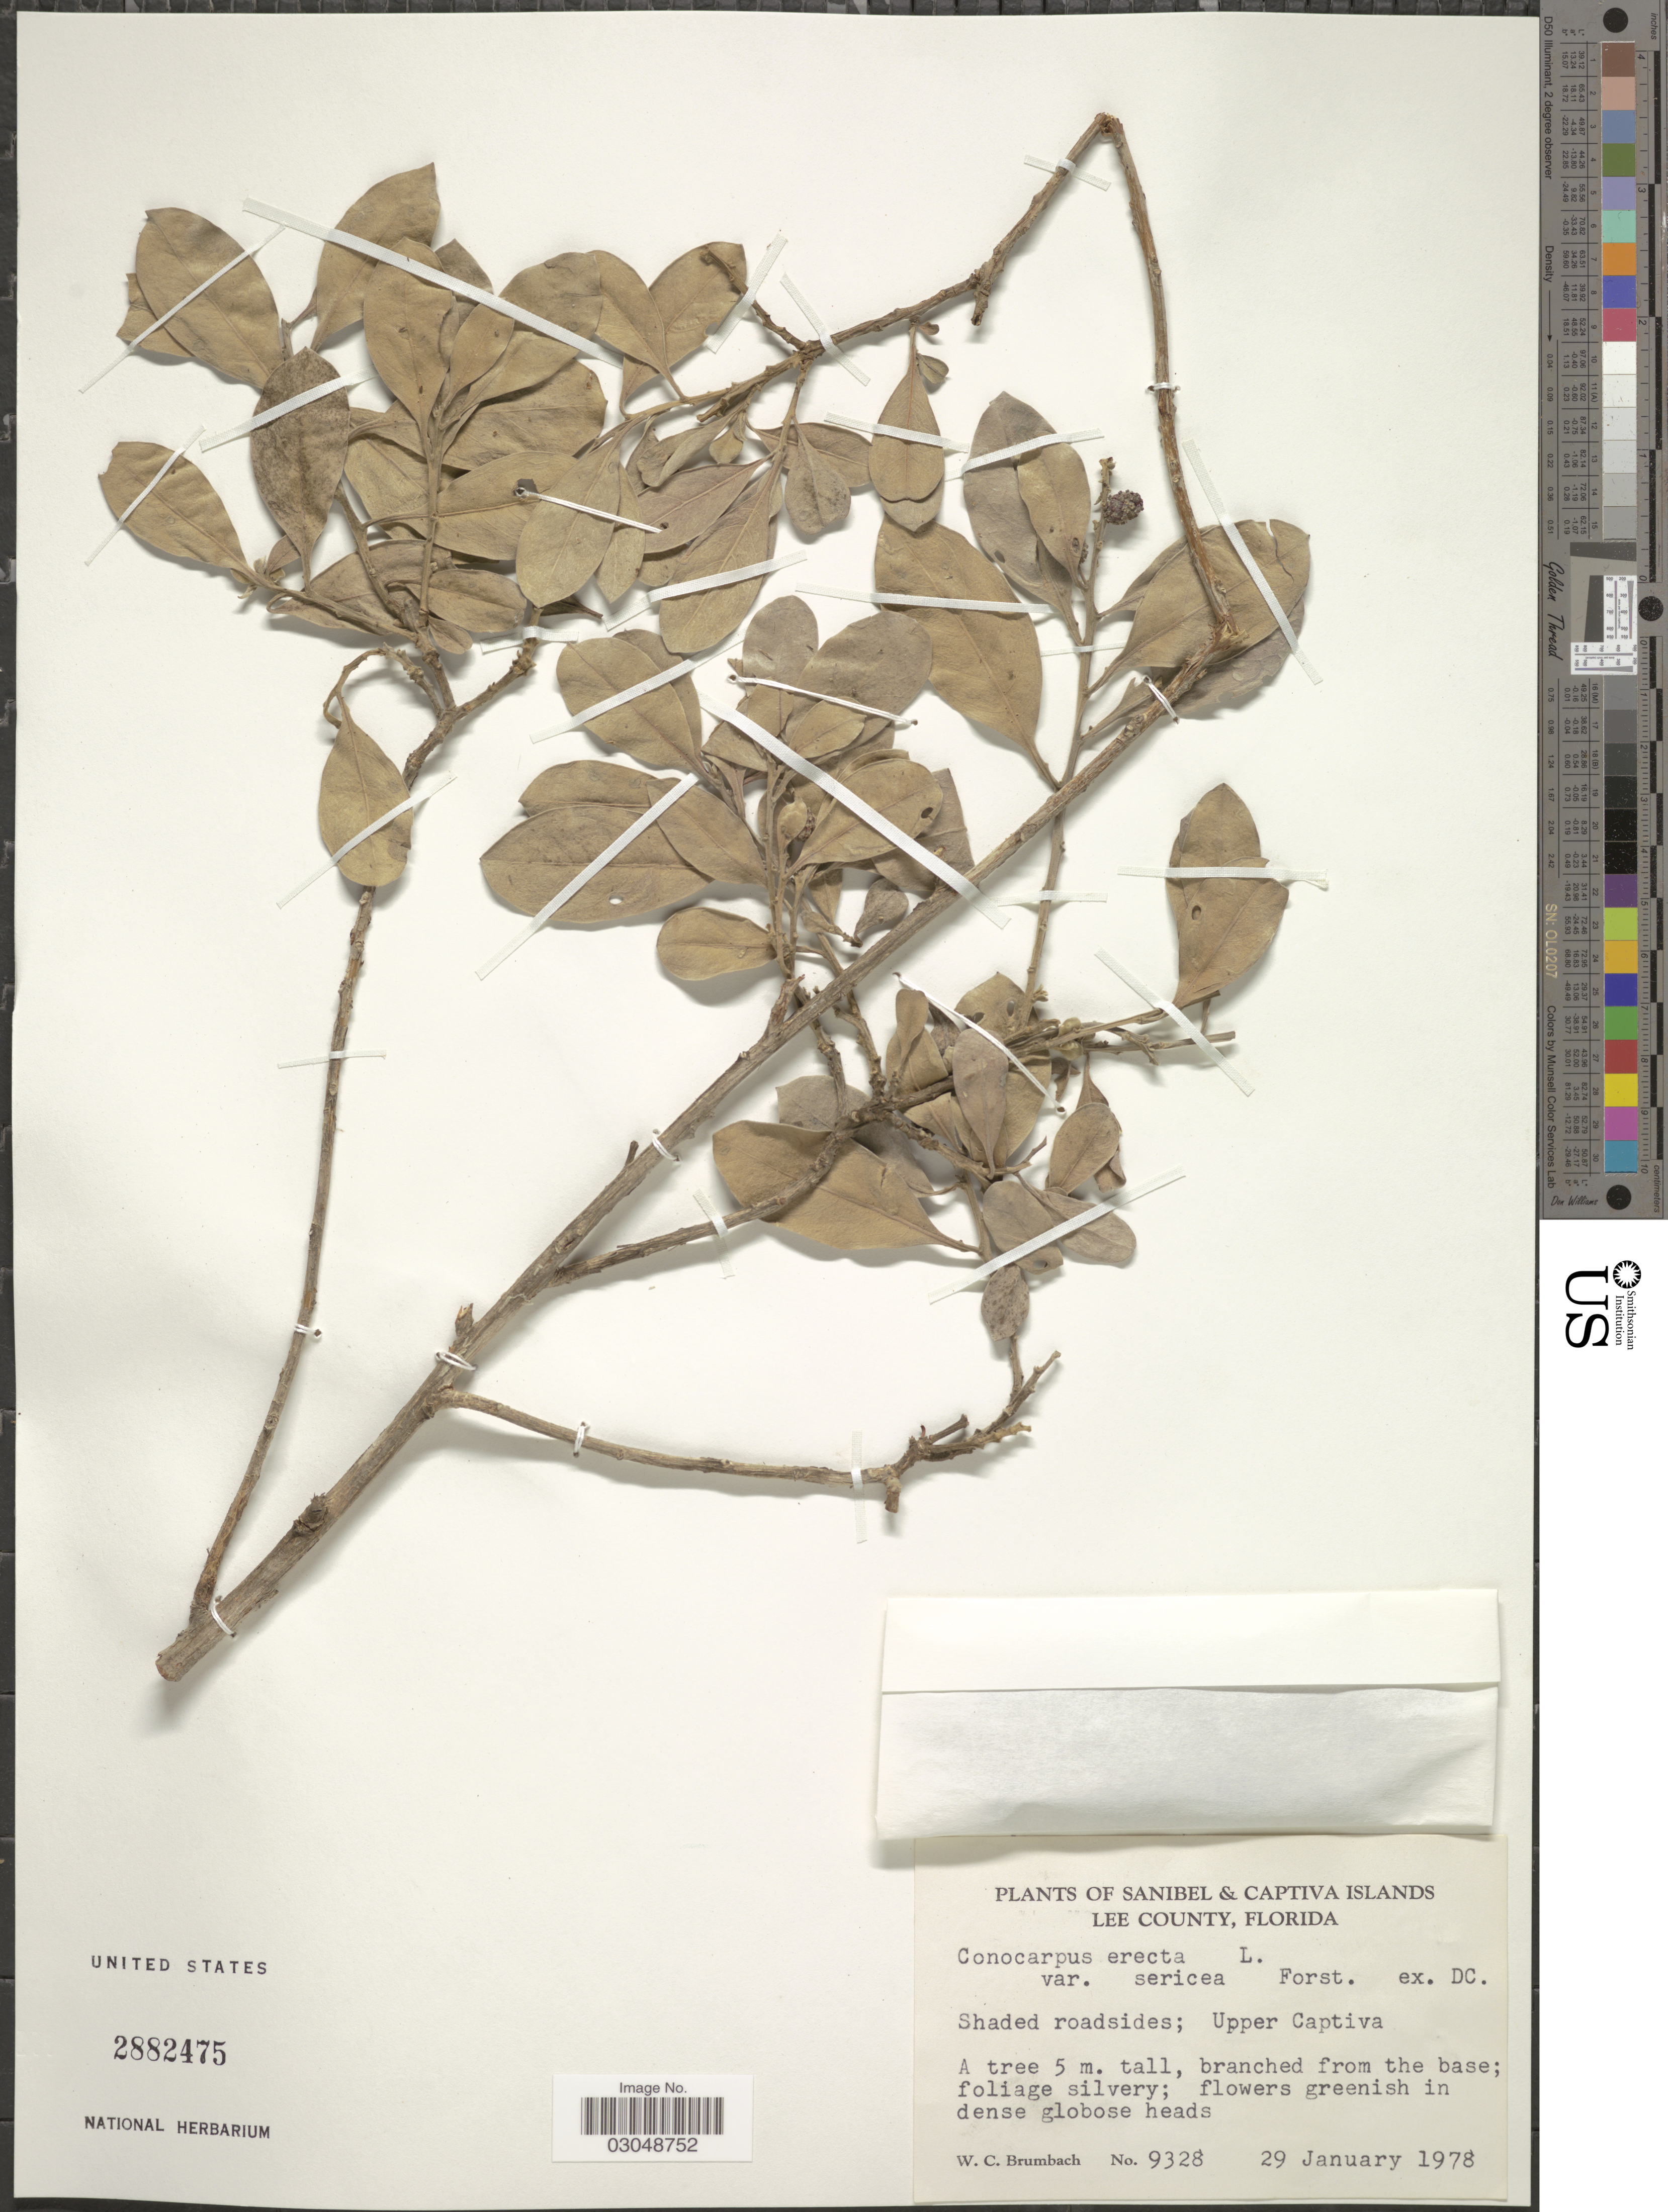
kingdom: Plantae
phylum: Tracheophyta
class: Magnoliopsida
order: Myrtales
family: Combretaceae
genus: Conocarpus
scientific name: Conocarpus erectus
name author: L.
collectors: W. C. Brumbach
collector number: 9328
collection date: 1978-01-29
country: United States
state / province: Florida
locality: Sanibel & Captiva Islands. Lee County. Upper Captiva.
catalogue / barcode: US 2882475